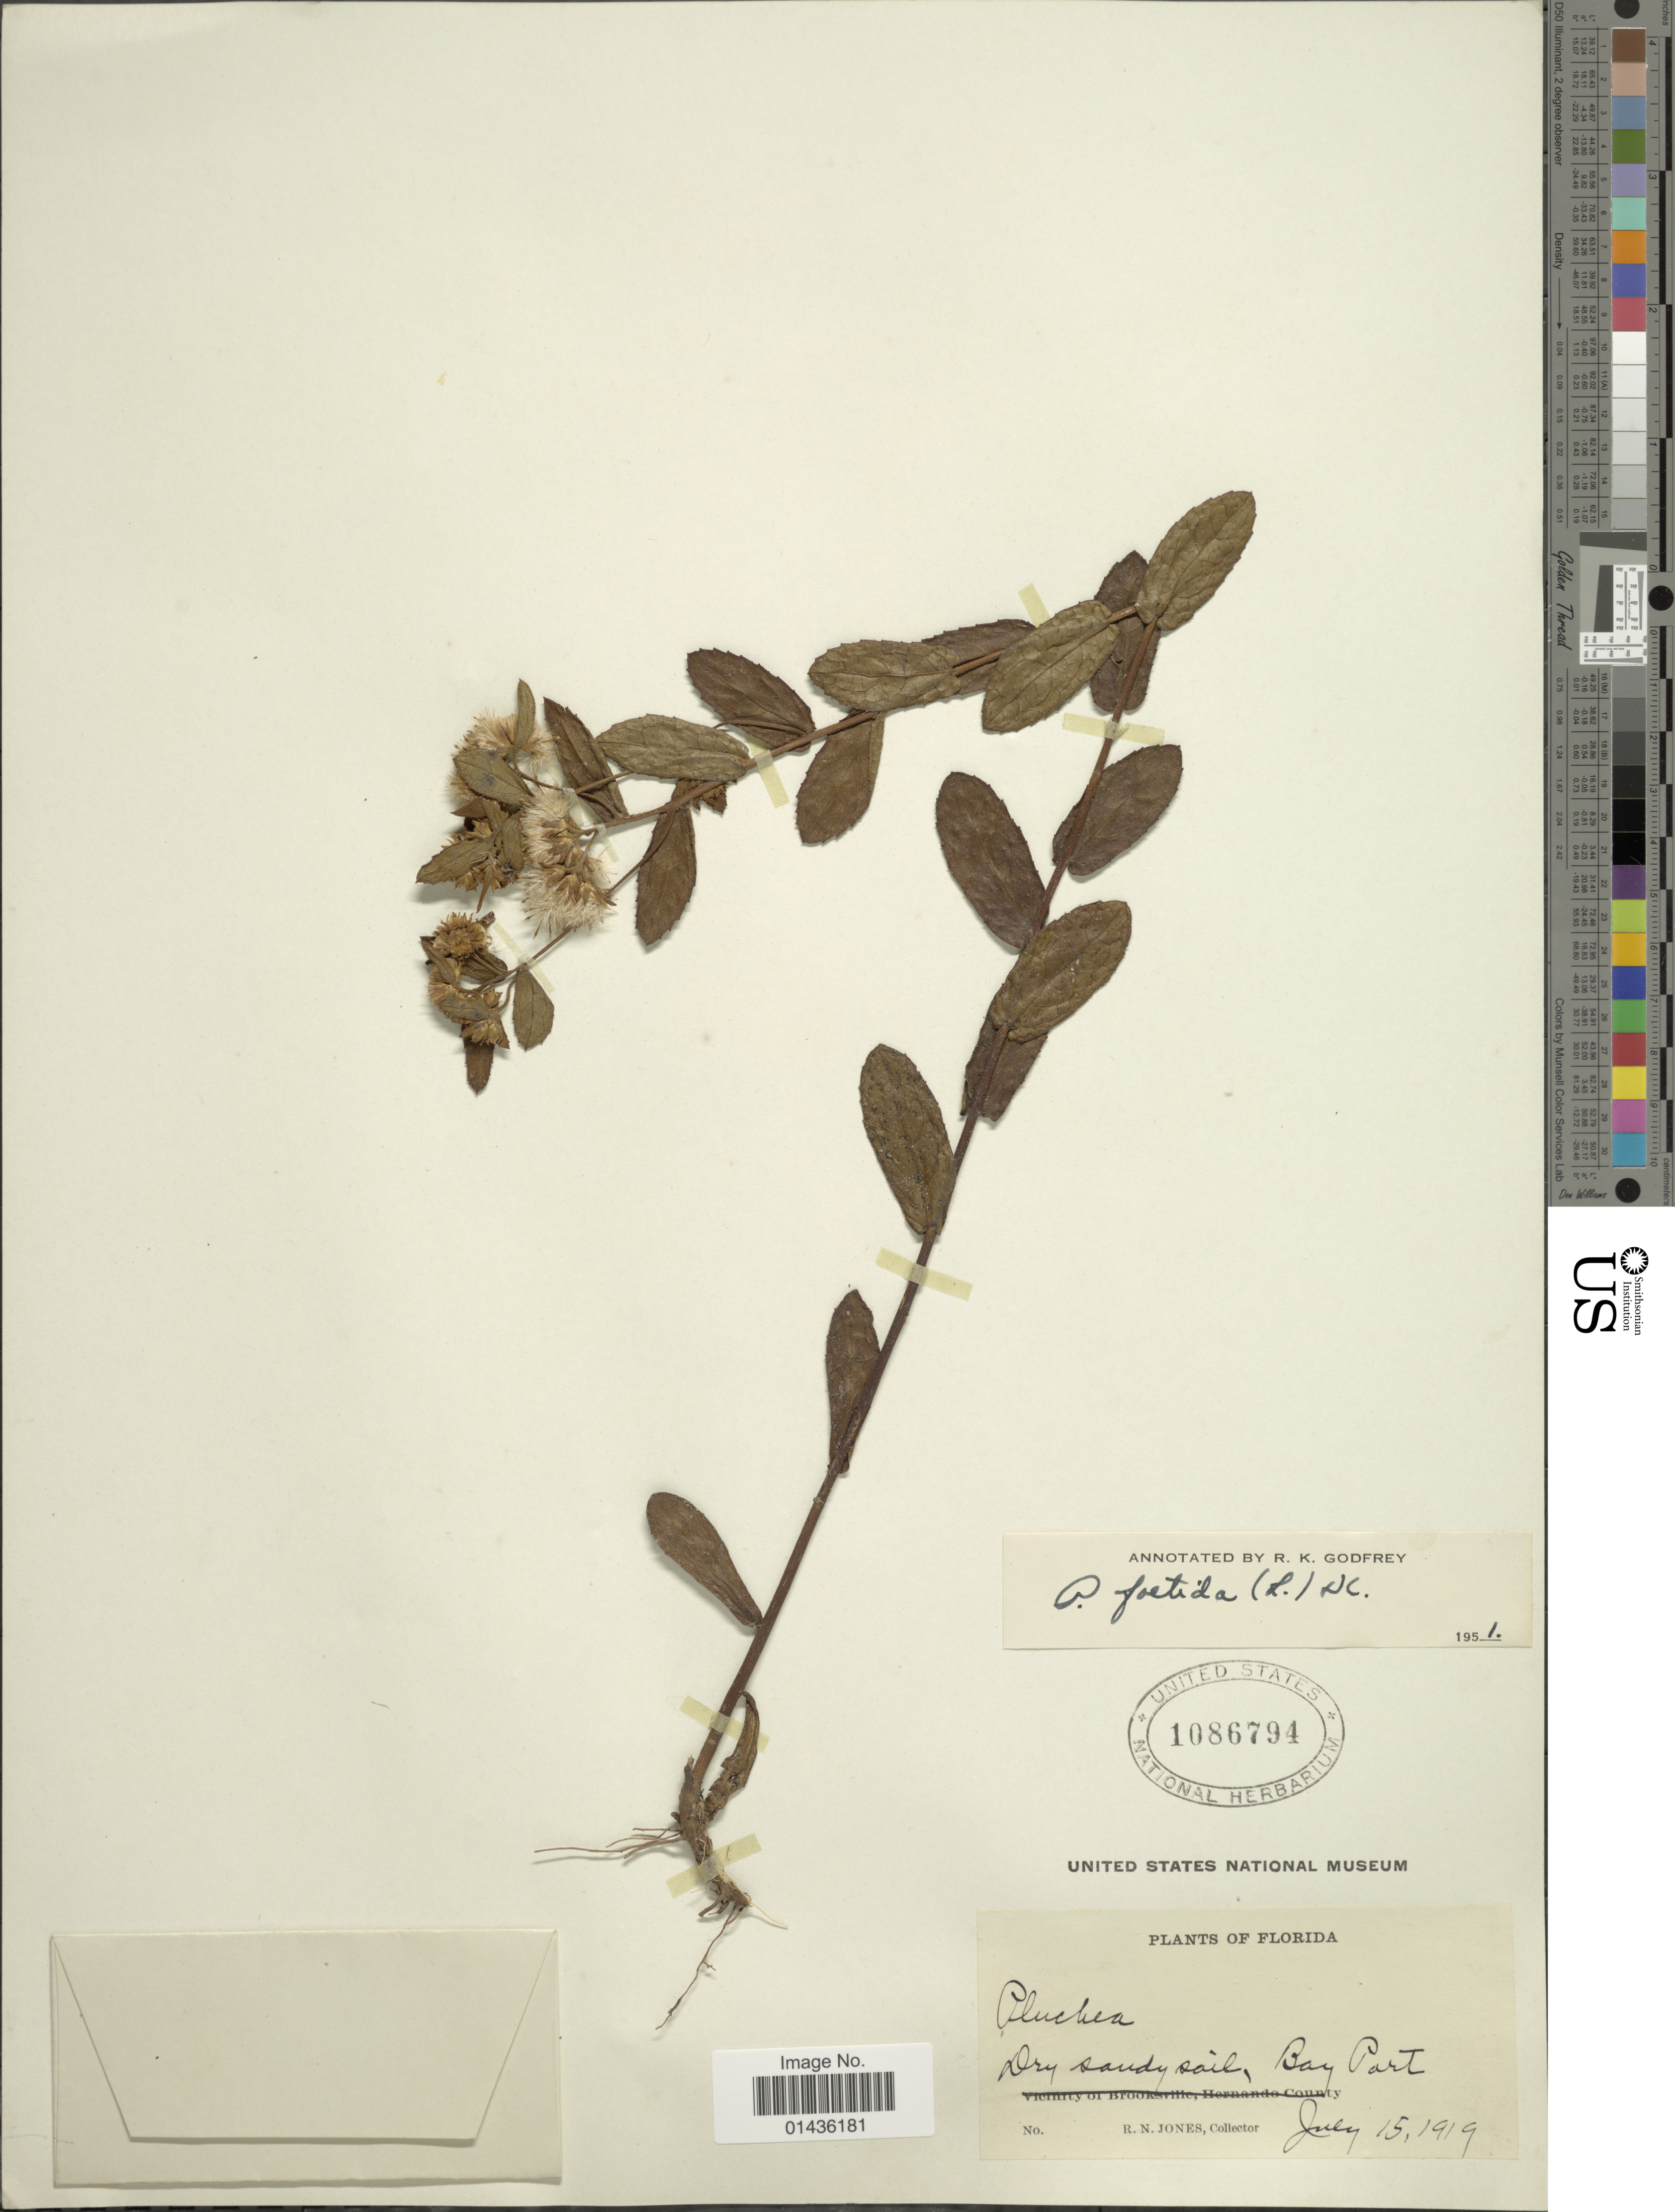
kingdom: Plantae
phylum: Tracheophyta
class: Magnoliopsida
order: Asterales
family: Asteraceae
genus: Pluchea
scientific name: Pluchea foetida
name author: (L.) DC.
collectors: R. N. Jones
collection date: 1919-07-15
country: United States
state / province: Florida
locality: Bay Port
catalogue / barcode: US 1086794